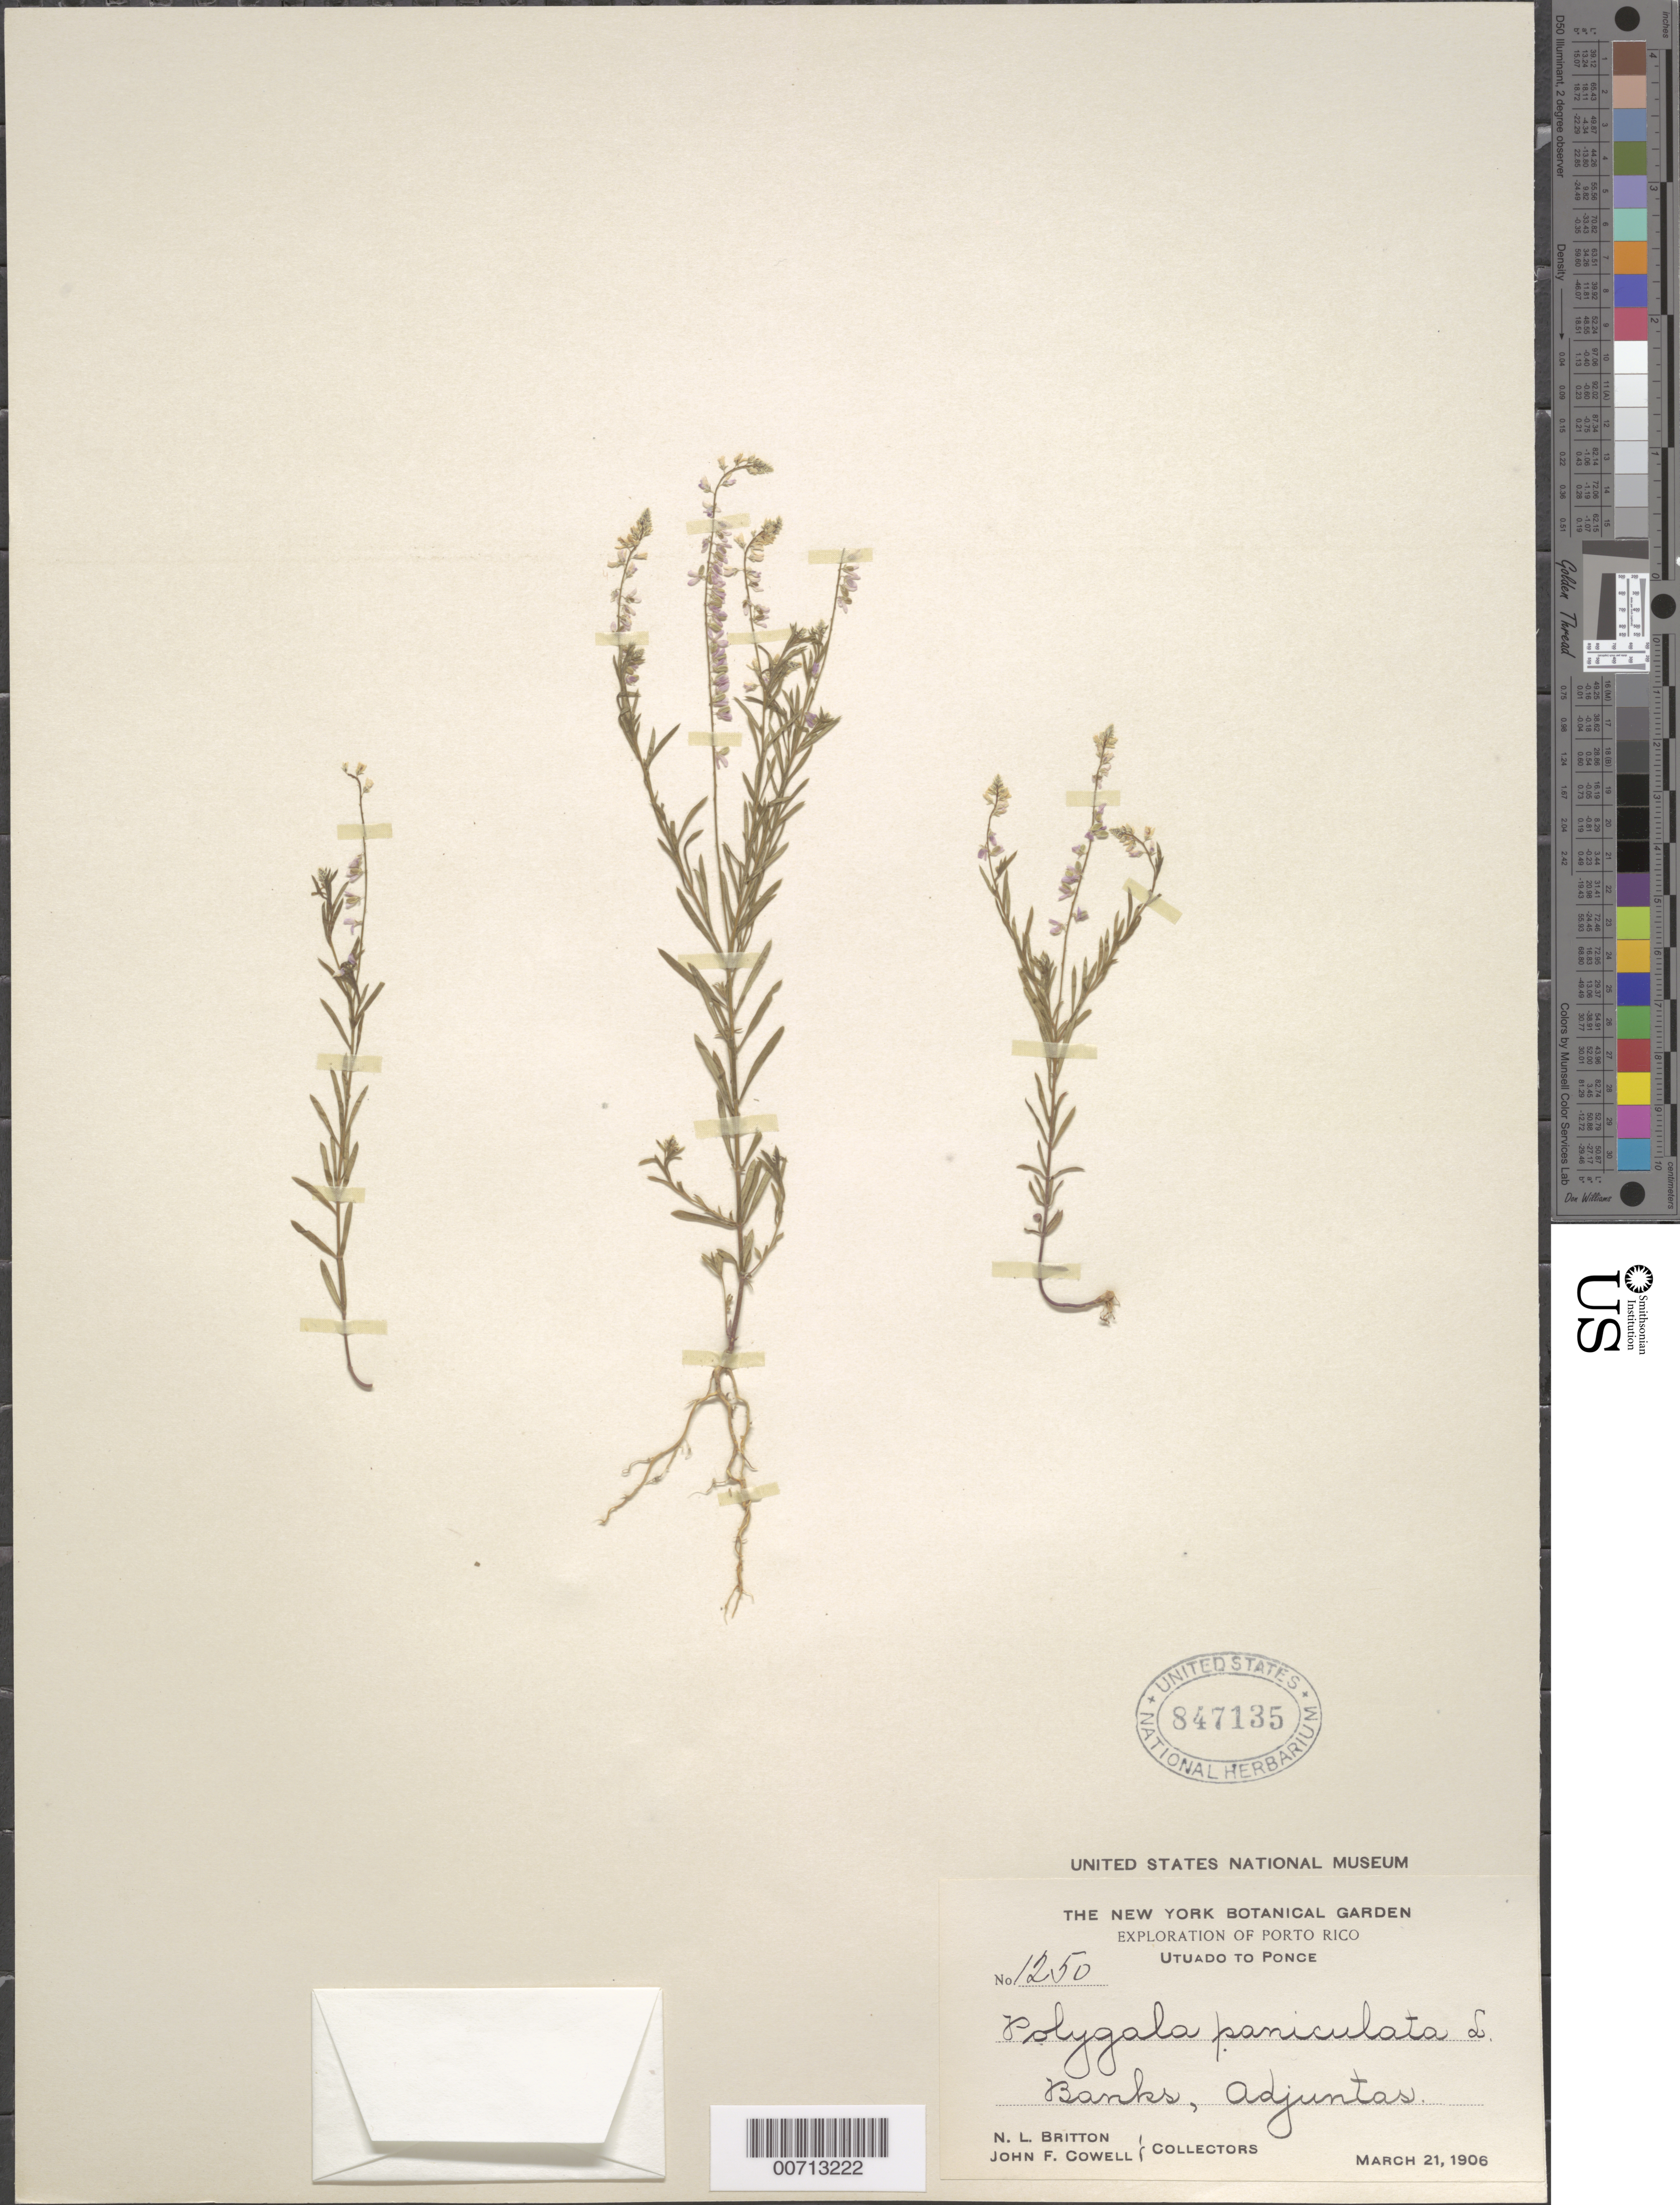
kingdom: Plantae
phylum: Tracheophyta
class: Magnoliopsida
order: Fabales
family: Polygalaceae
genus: Polygala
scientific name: Polygala paniculata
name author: L.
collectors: N. Britton & J. F. Cowell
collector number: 1250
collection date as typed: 21 Mar 1906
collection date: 1906-03-21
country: Puerto Rico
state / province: Ponce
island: Greater Antilles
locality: Adjuntas, Utuado to Ponce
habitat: Banks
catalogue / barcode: US 847135